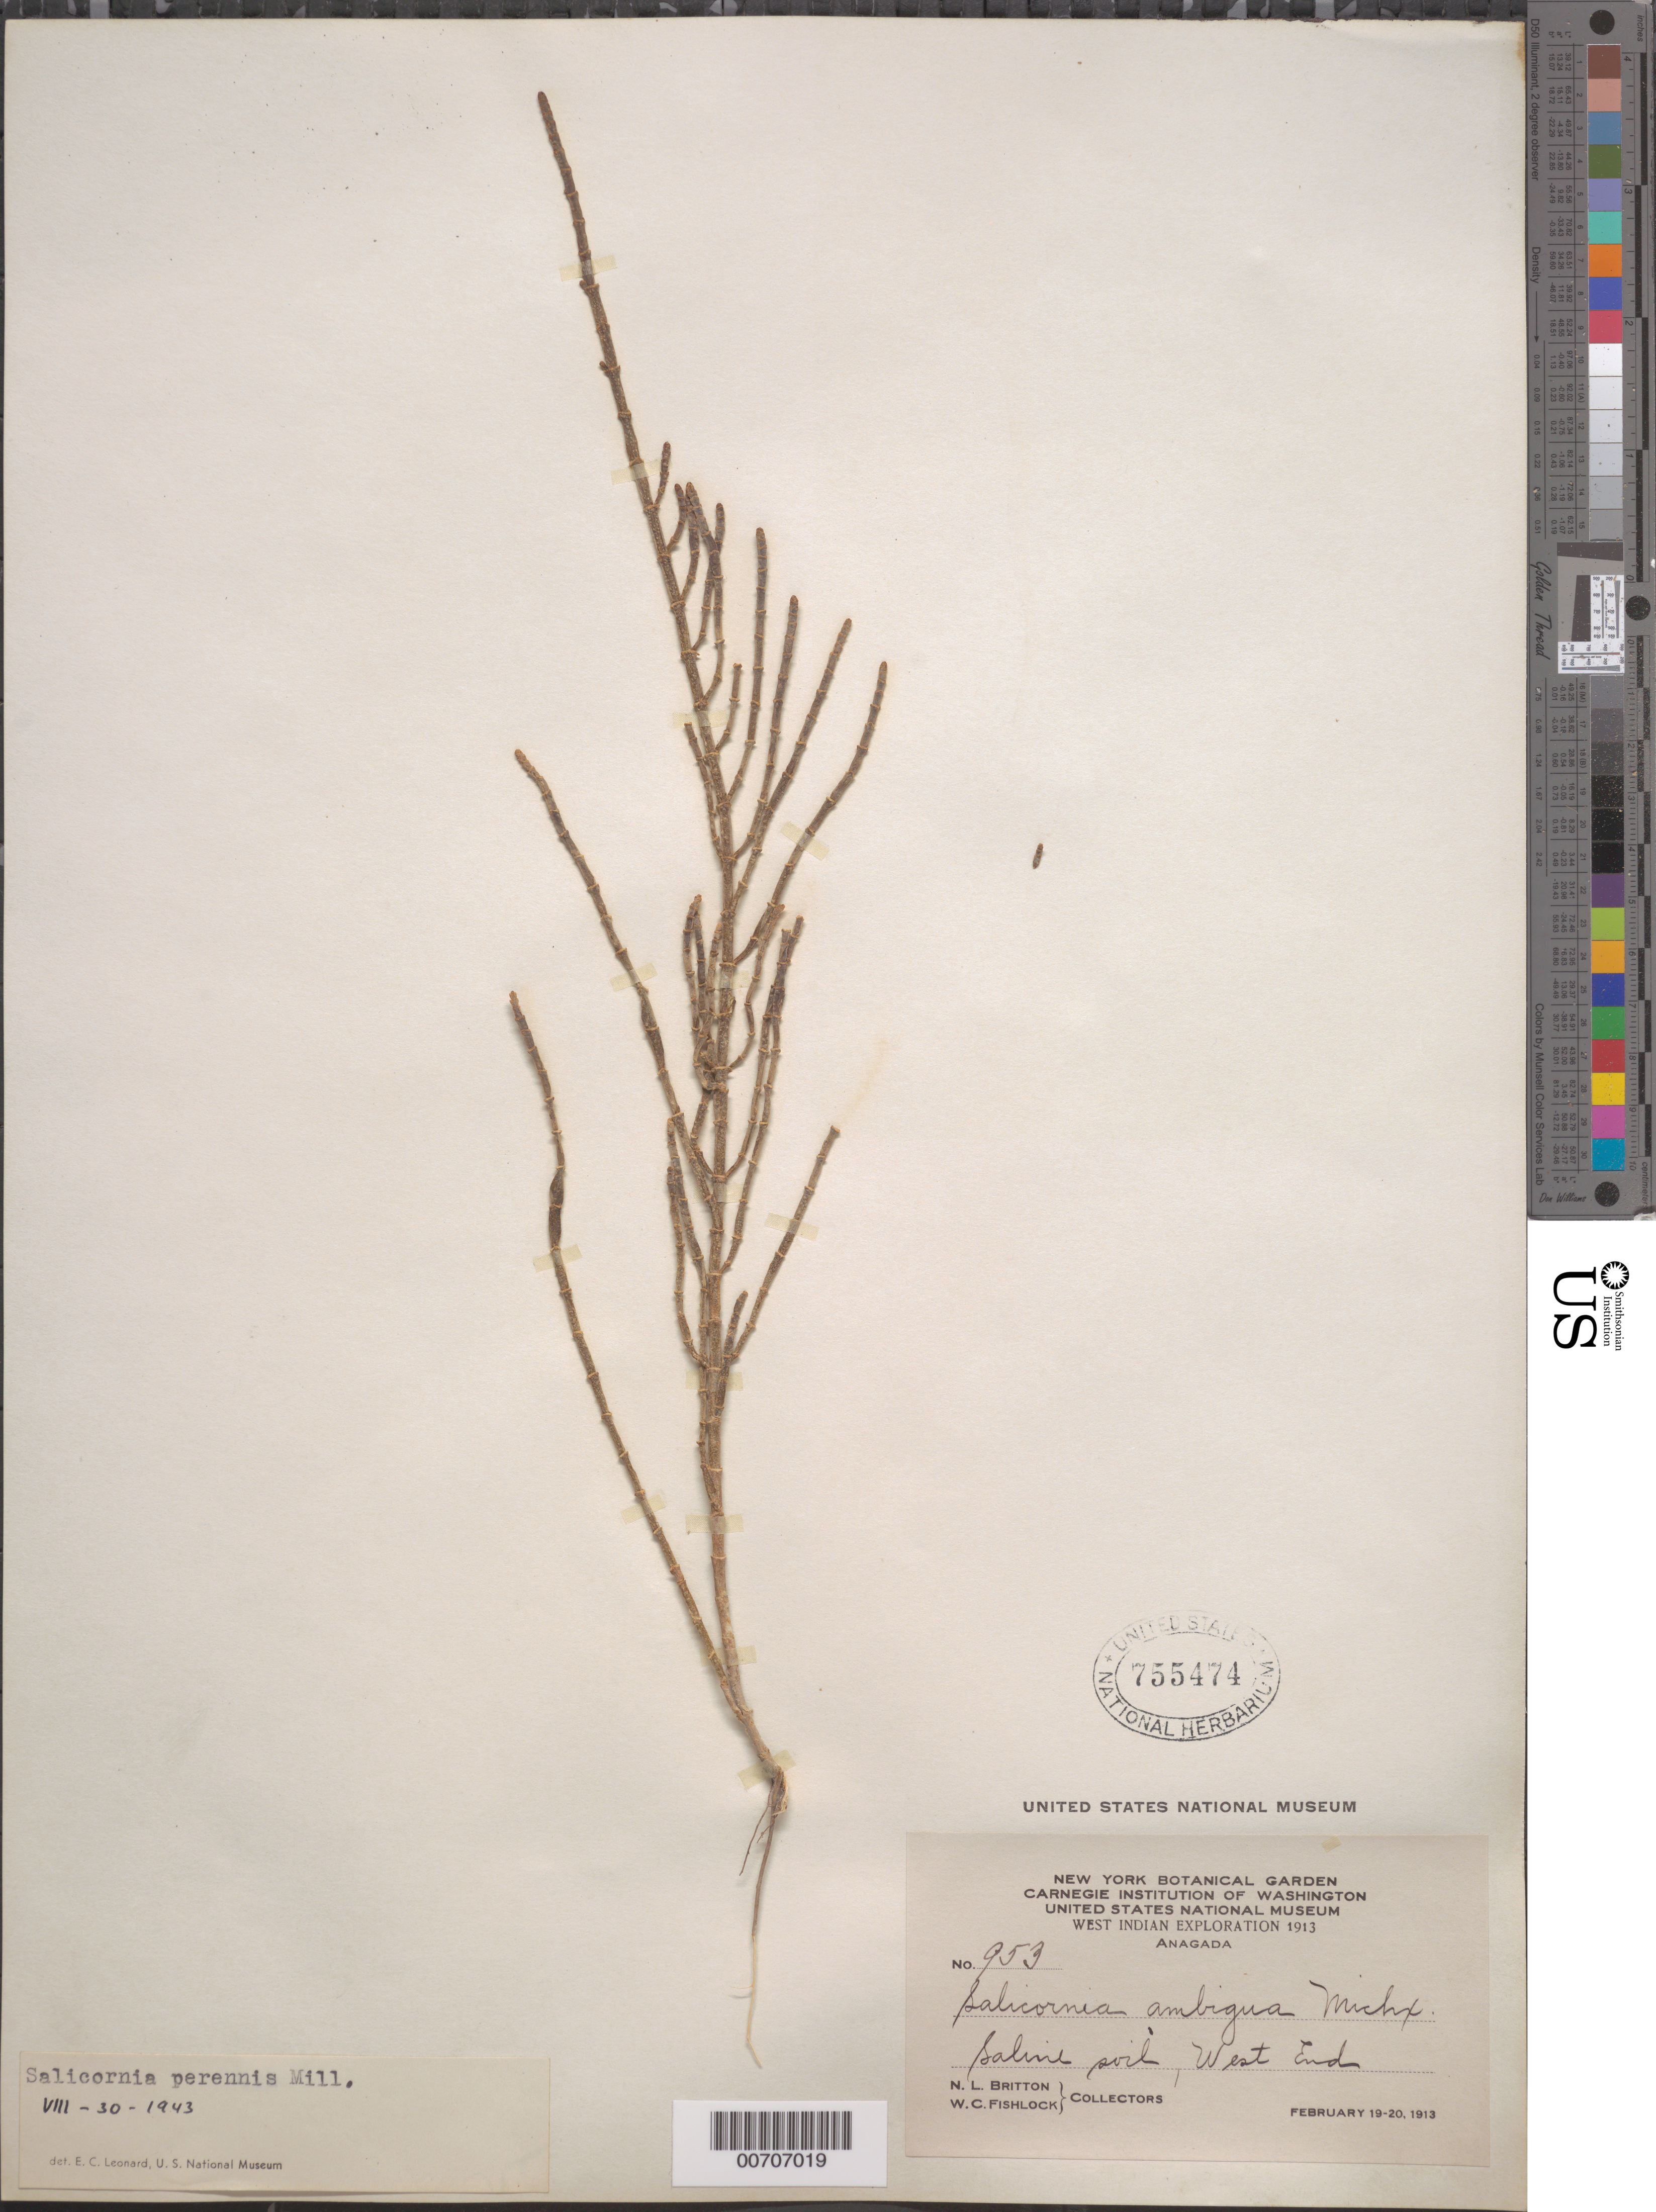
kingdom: Plantae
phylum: Tracheophyta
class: Magnoliopsida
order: Caryophyllales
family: Amaranthaceae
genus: Salicornia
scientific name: Salicornia perennis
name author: Mill.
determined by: Leonard, Emery C., (US)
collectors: N. Britton & W. Fishlock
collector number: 953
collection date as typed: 19 Feb 1913 to 20 Feb 1913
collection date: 1913-02-19/1913-02-20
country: British Virgin Islands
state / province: Anegada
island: Anegada Island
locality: West End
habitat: saline soil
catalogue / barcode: US 755474